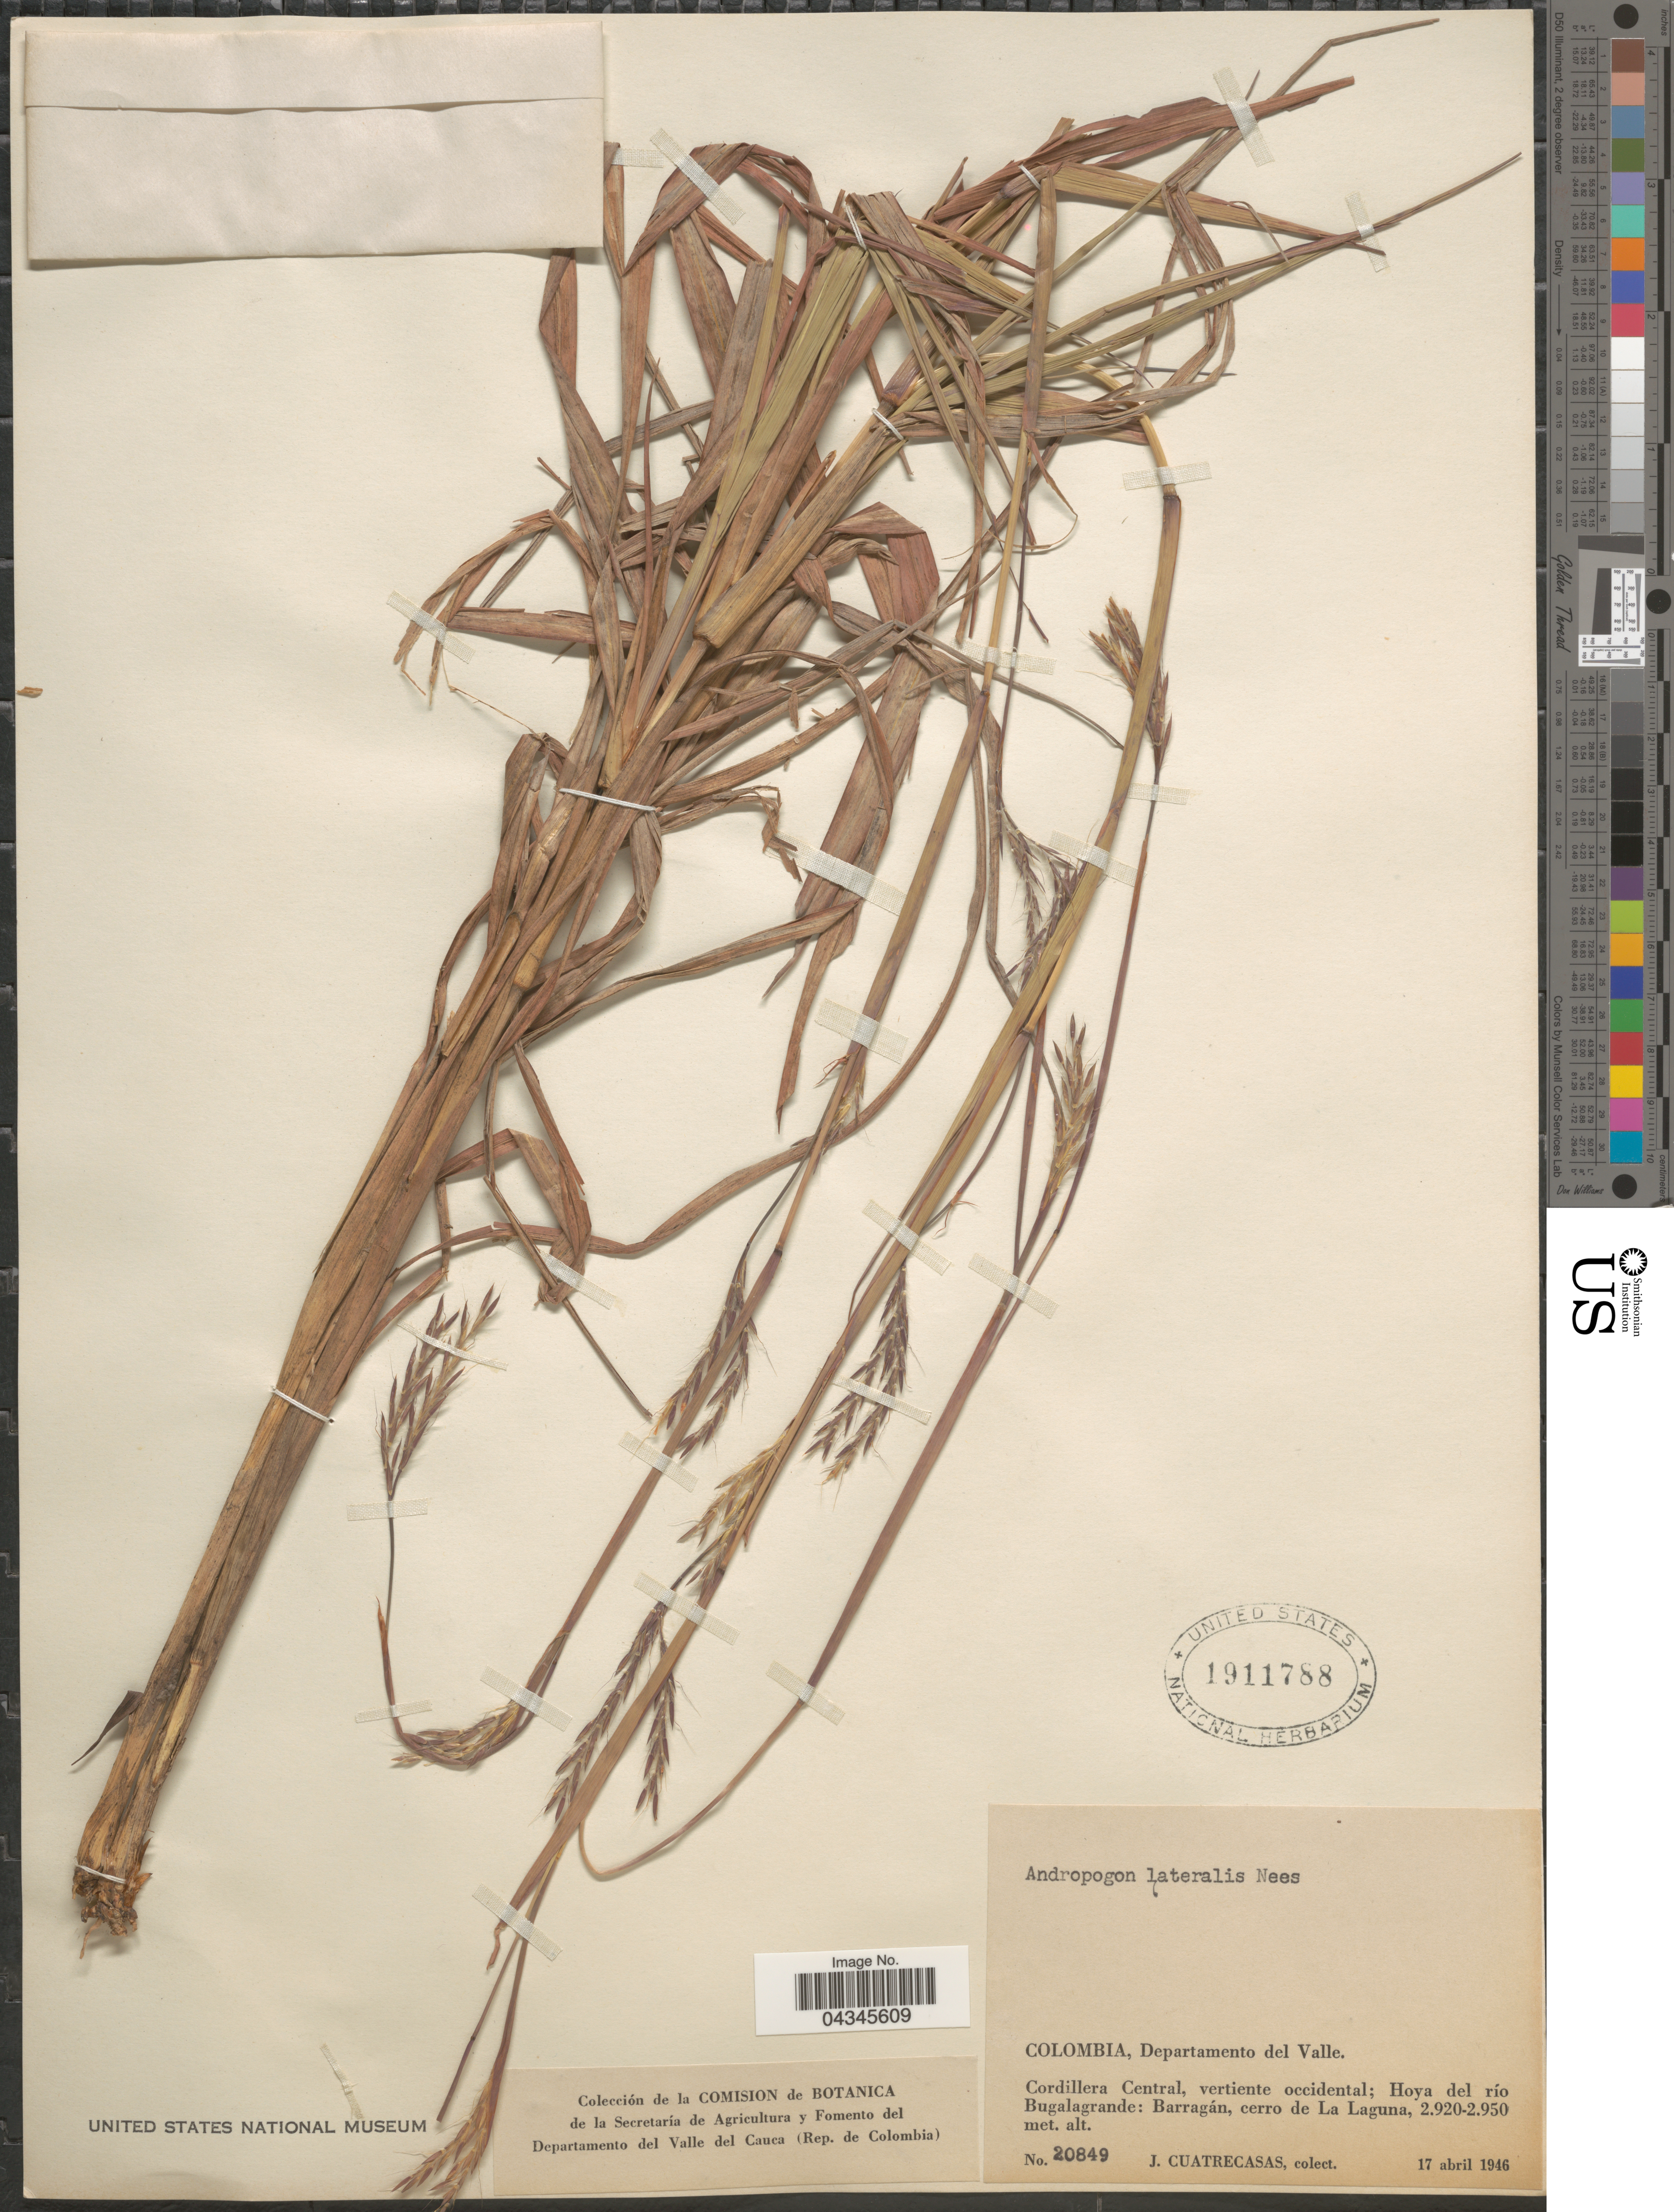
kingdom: Plantae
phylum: Tracheophyta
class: Liliopsida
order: Poales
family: Poaceae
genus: Andropogon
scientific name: Andropogon lateralis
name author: Nees in Mart.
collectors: J. Cuatrecasas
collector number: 20849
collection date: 1946-04-17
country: Colombia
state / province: Valle del Cauca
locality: Departamento del Valle. Cordillera Central, vertiente occidental; Hoya del río Bugalagrande: Barragán, cerro de La Laguna.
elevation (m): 2920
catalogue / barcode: US 1911788